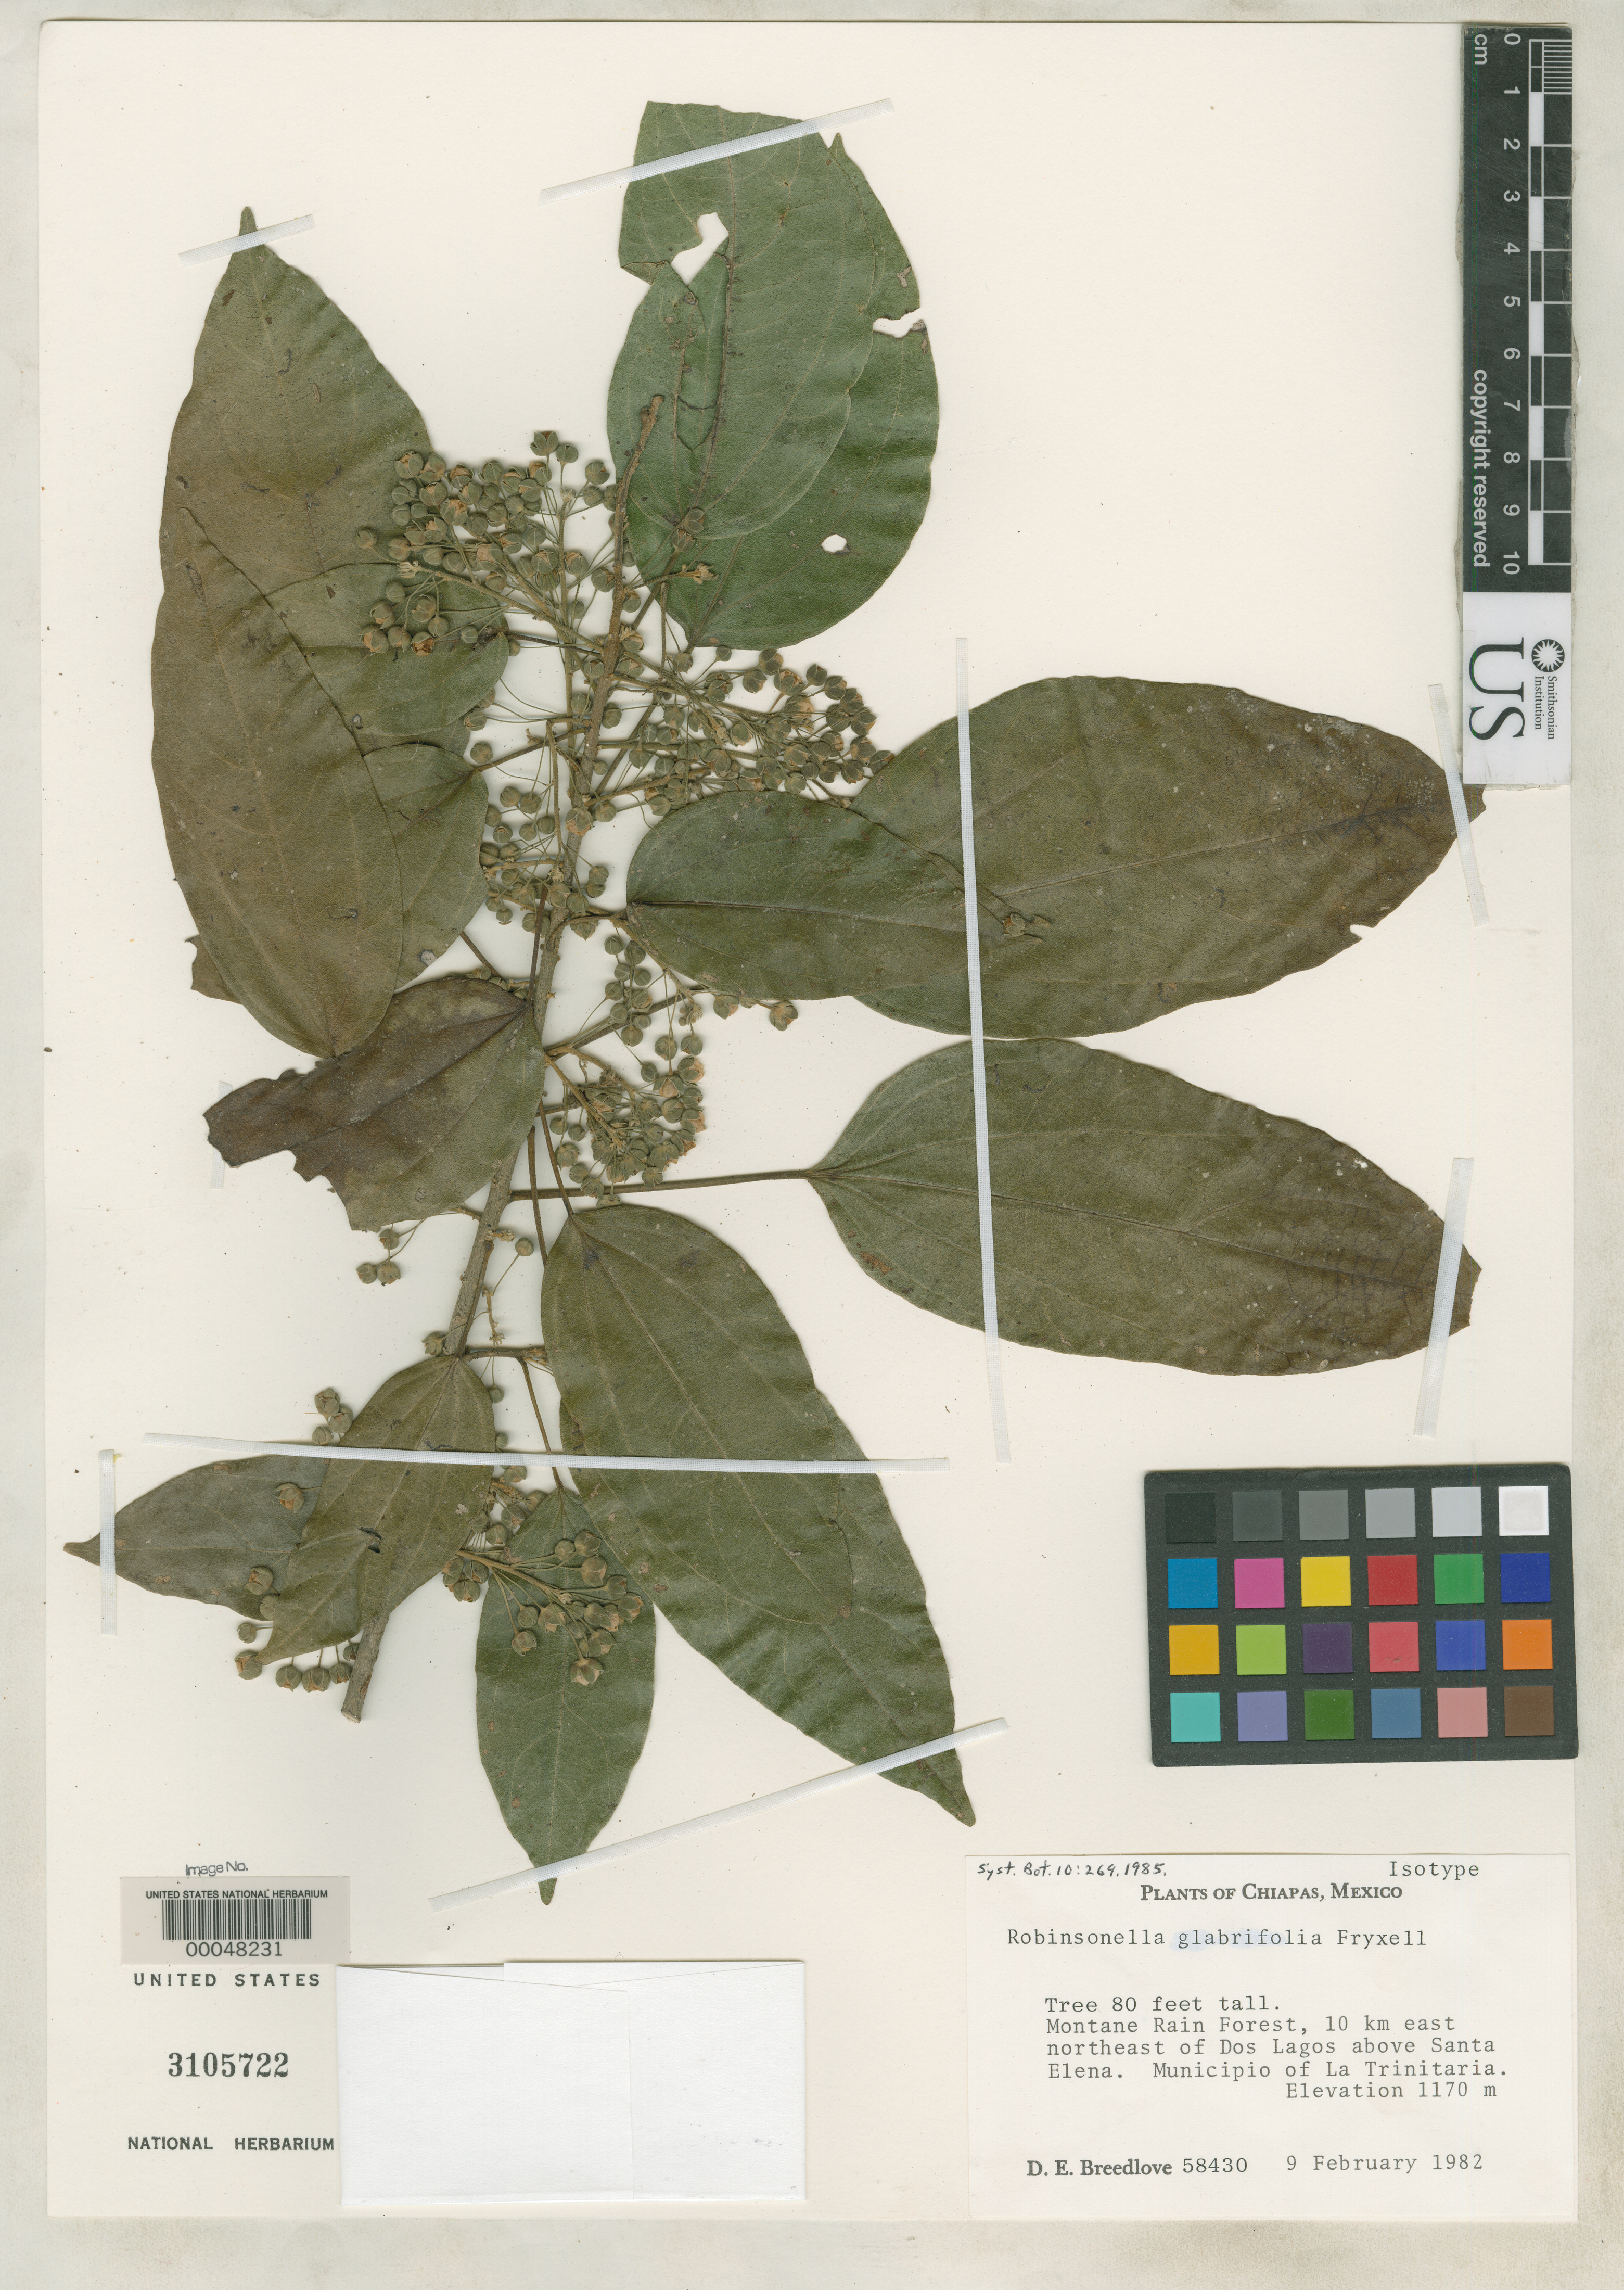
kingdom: Plantae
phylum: Tracheophyta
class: Magnoliopsida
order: Malvales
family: Malvaceae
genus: Robinsonella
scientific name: Robinsonella glabrifolia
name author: Fryxell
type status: Isotype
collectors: D. E. Breedlove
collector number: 58430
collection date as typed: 09 Feb 1982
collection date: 1982-02-09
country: Mexico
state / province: Chiapas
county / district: La Trinitaria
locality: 10 km ENE of dos Lagos above Santa Elena.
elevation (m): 1170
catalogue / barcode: US 3105722